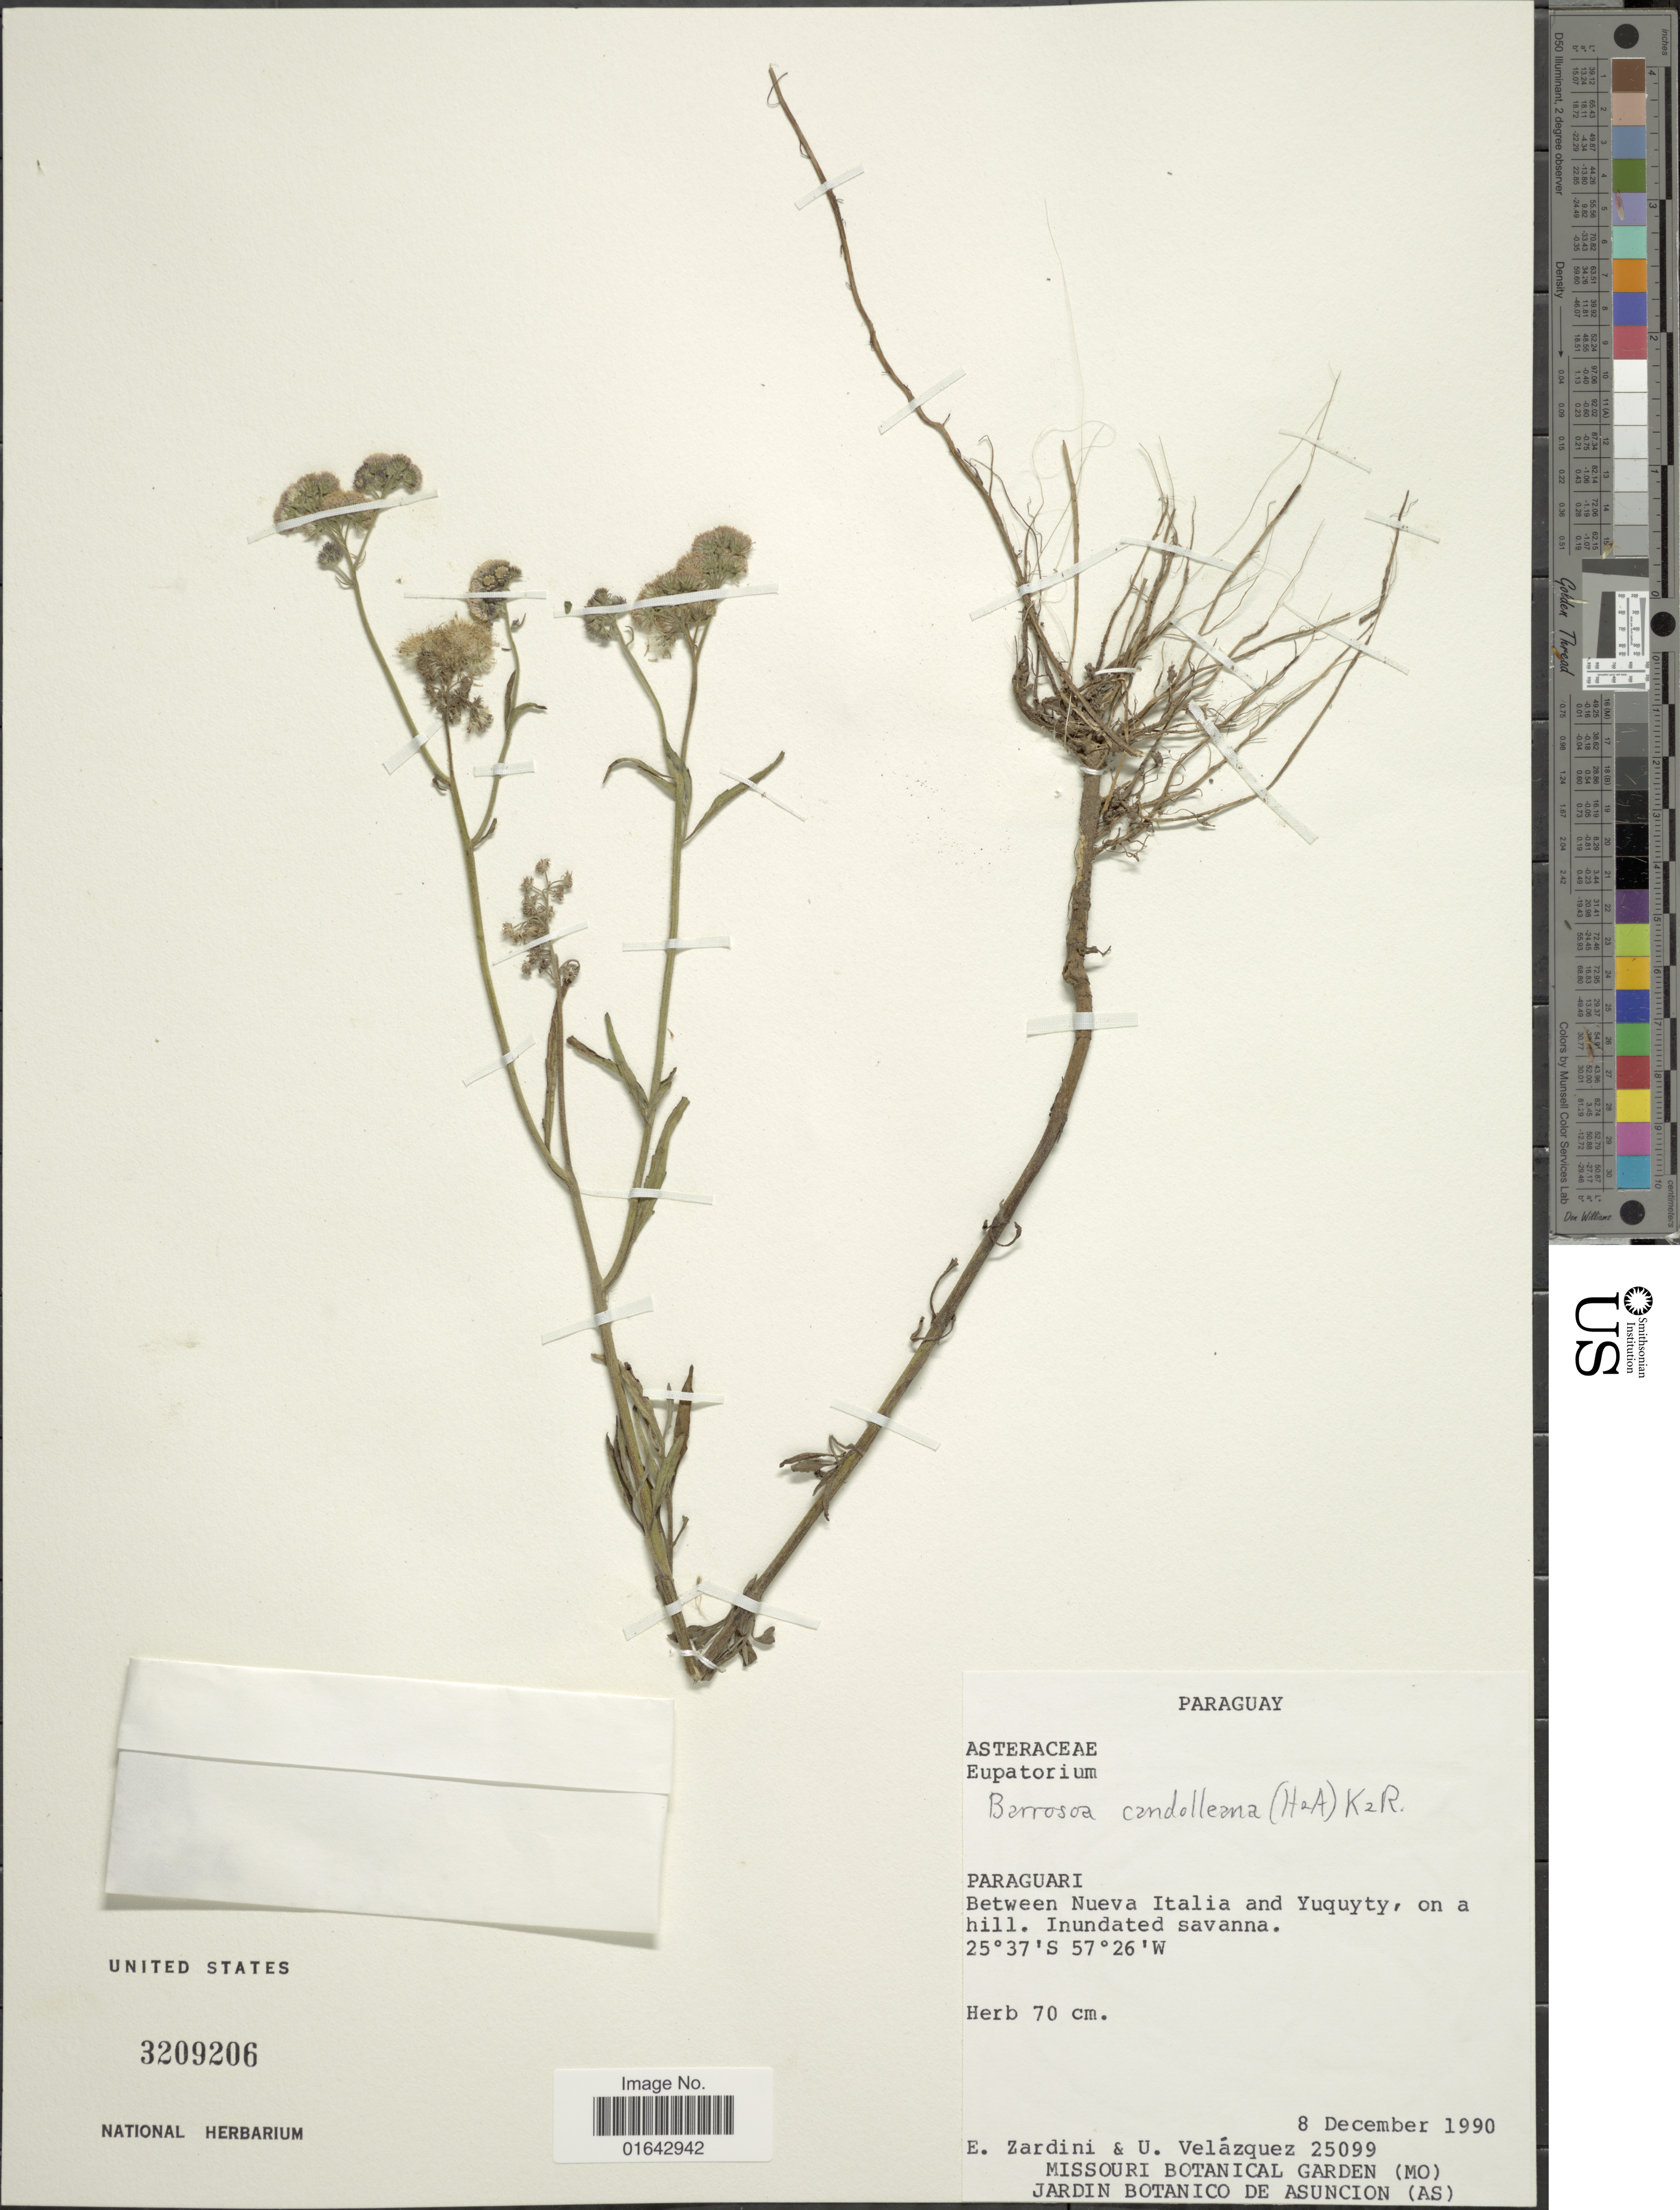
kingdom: Plantae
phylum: Tracheophyta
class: Magnoliopsida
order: Asterales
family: Asteraceae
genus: Barrosoa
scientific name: Barrosoa candolleana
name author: (Hook. & Arn.) R.M. King & H. Rob.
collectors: E. M. Zardini & U. Velázquez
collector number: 25099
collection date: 1990-12-08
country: Paraguay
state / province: Paraguari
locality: Paraguari. Between Nueva Italia and Yuquyty, on a hill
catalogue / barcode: US 3209206